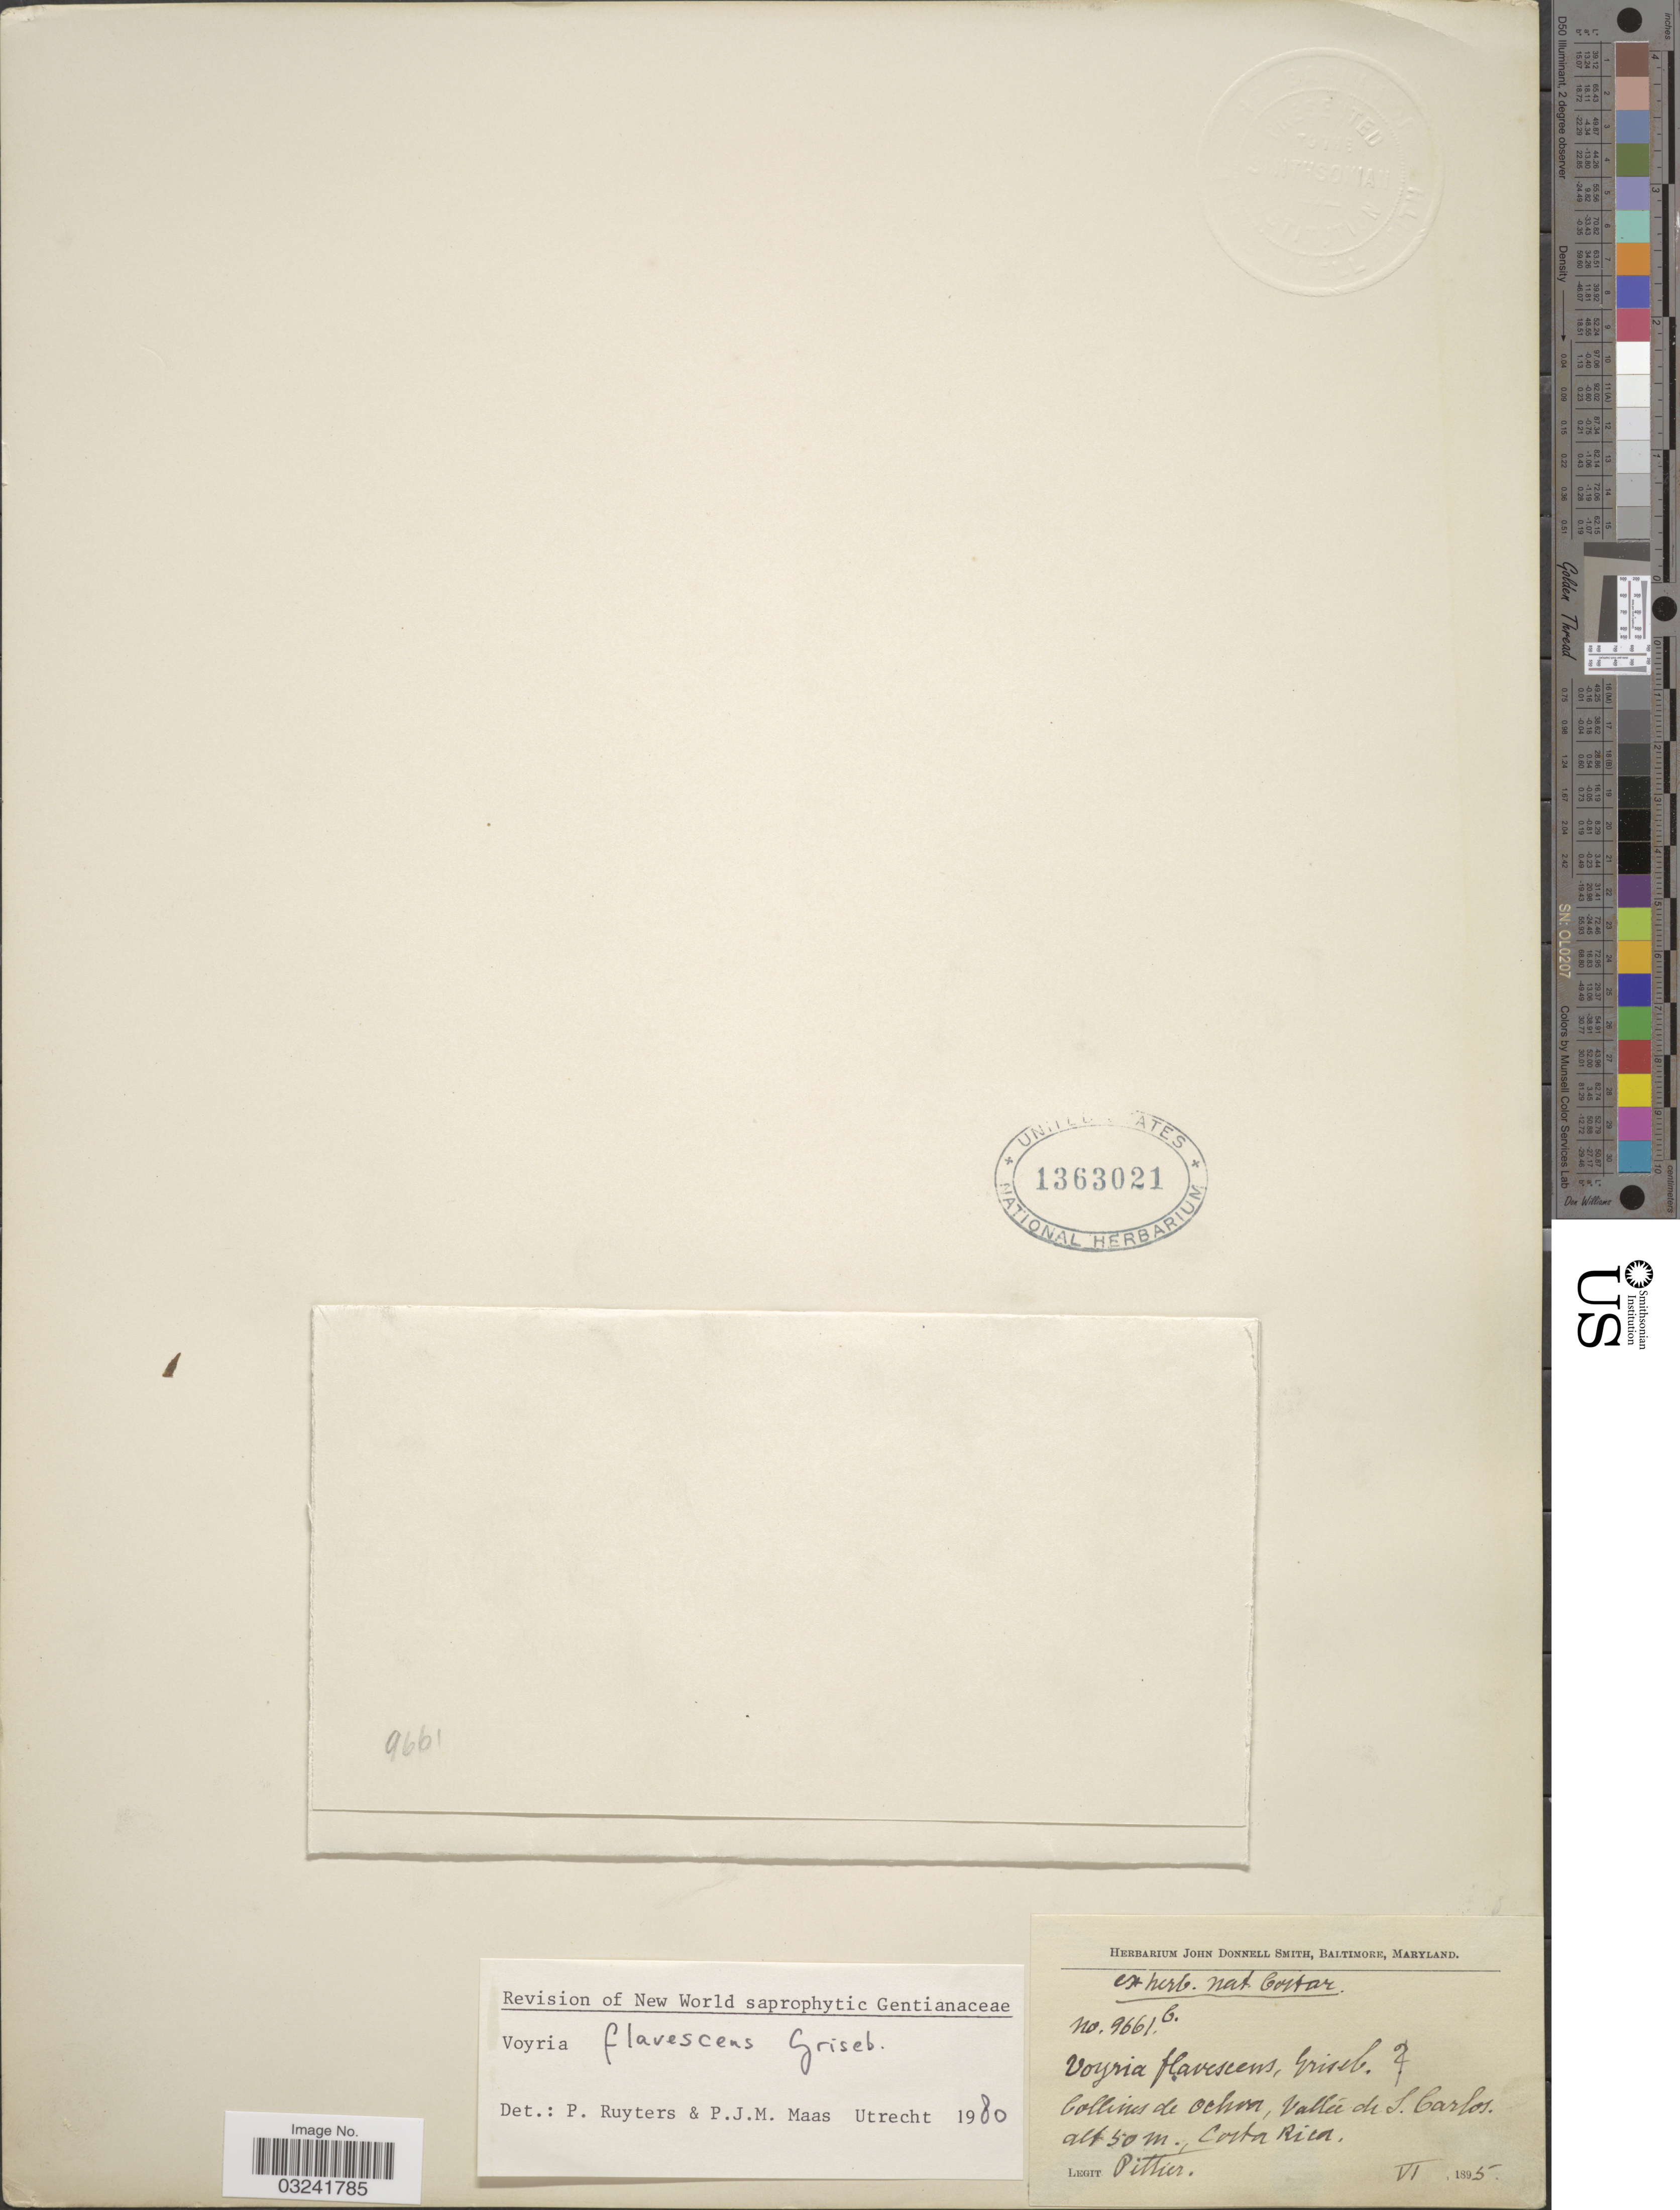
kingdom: Plantae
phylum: Tracheophyta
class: Magnoliopsida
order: Gentianales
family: Gentianaceae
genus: Voyria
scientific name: Voyria flavescens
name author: Griseb.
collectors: Pittier, --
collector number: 9661b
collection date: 1895-06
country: Costa Rica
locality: Collines de Ochoa, Vallée de S. Carlos.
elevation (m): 50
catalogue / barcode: US 1363021